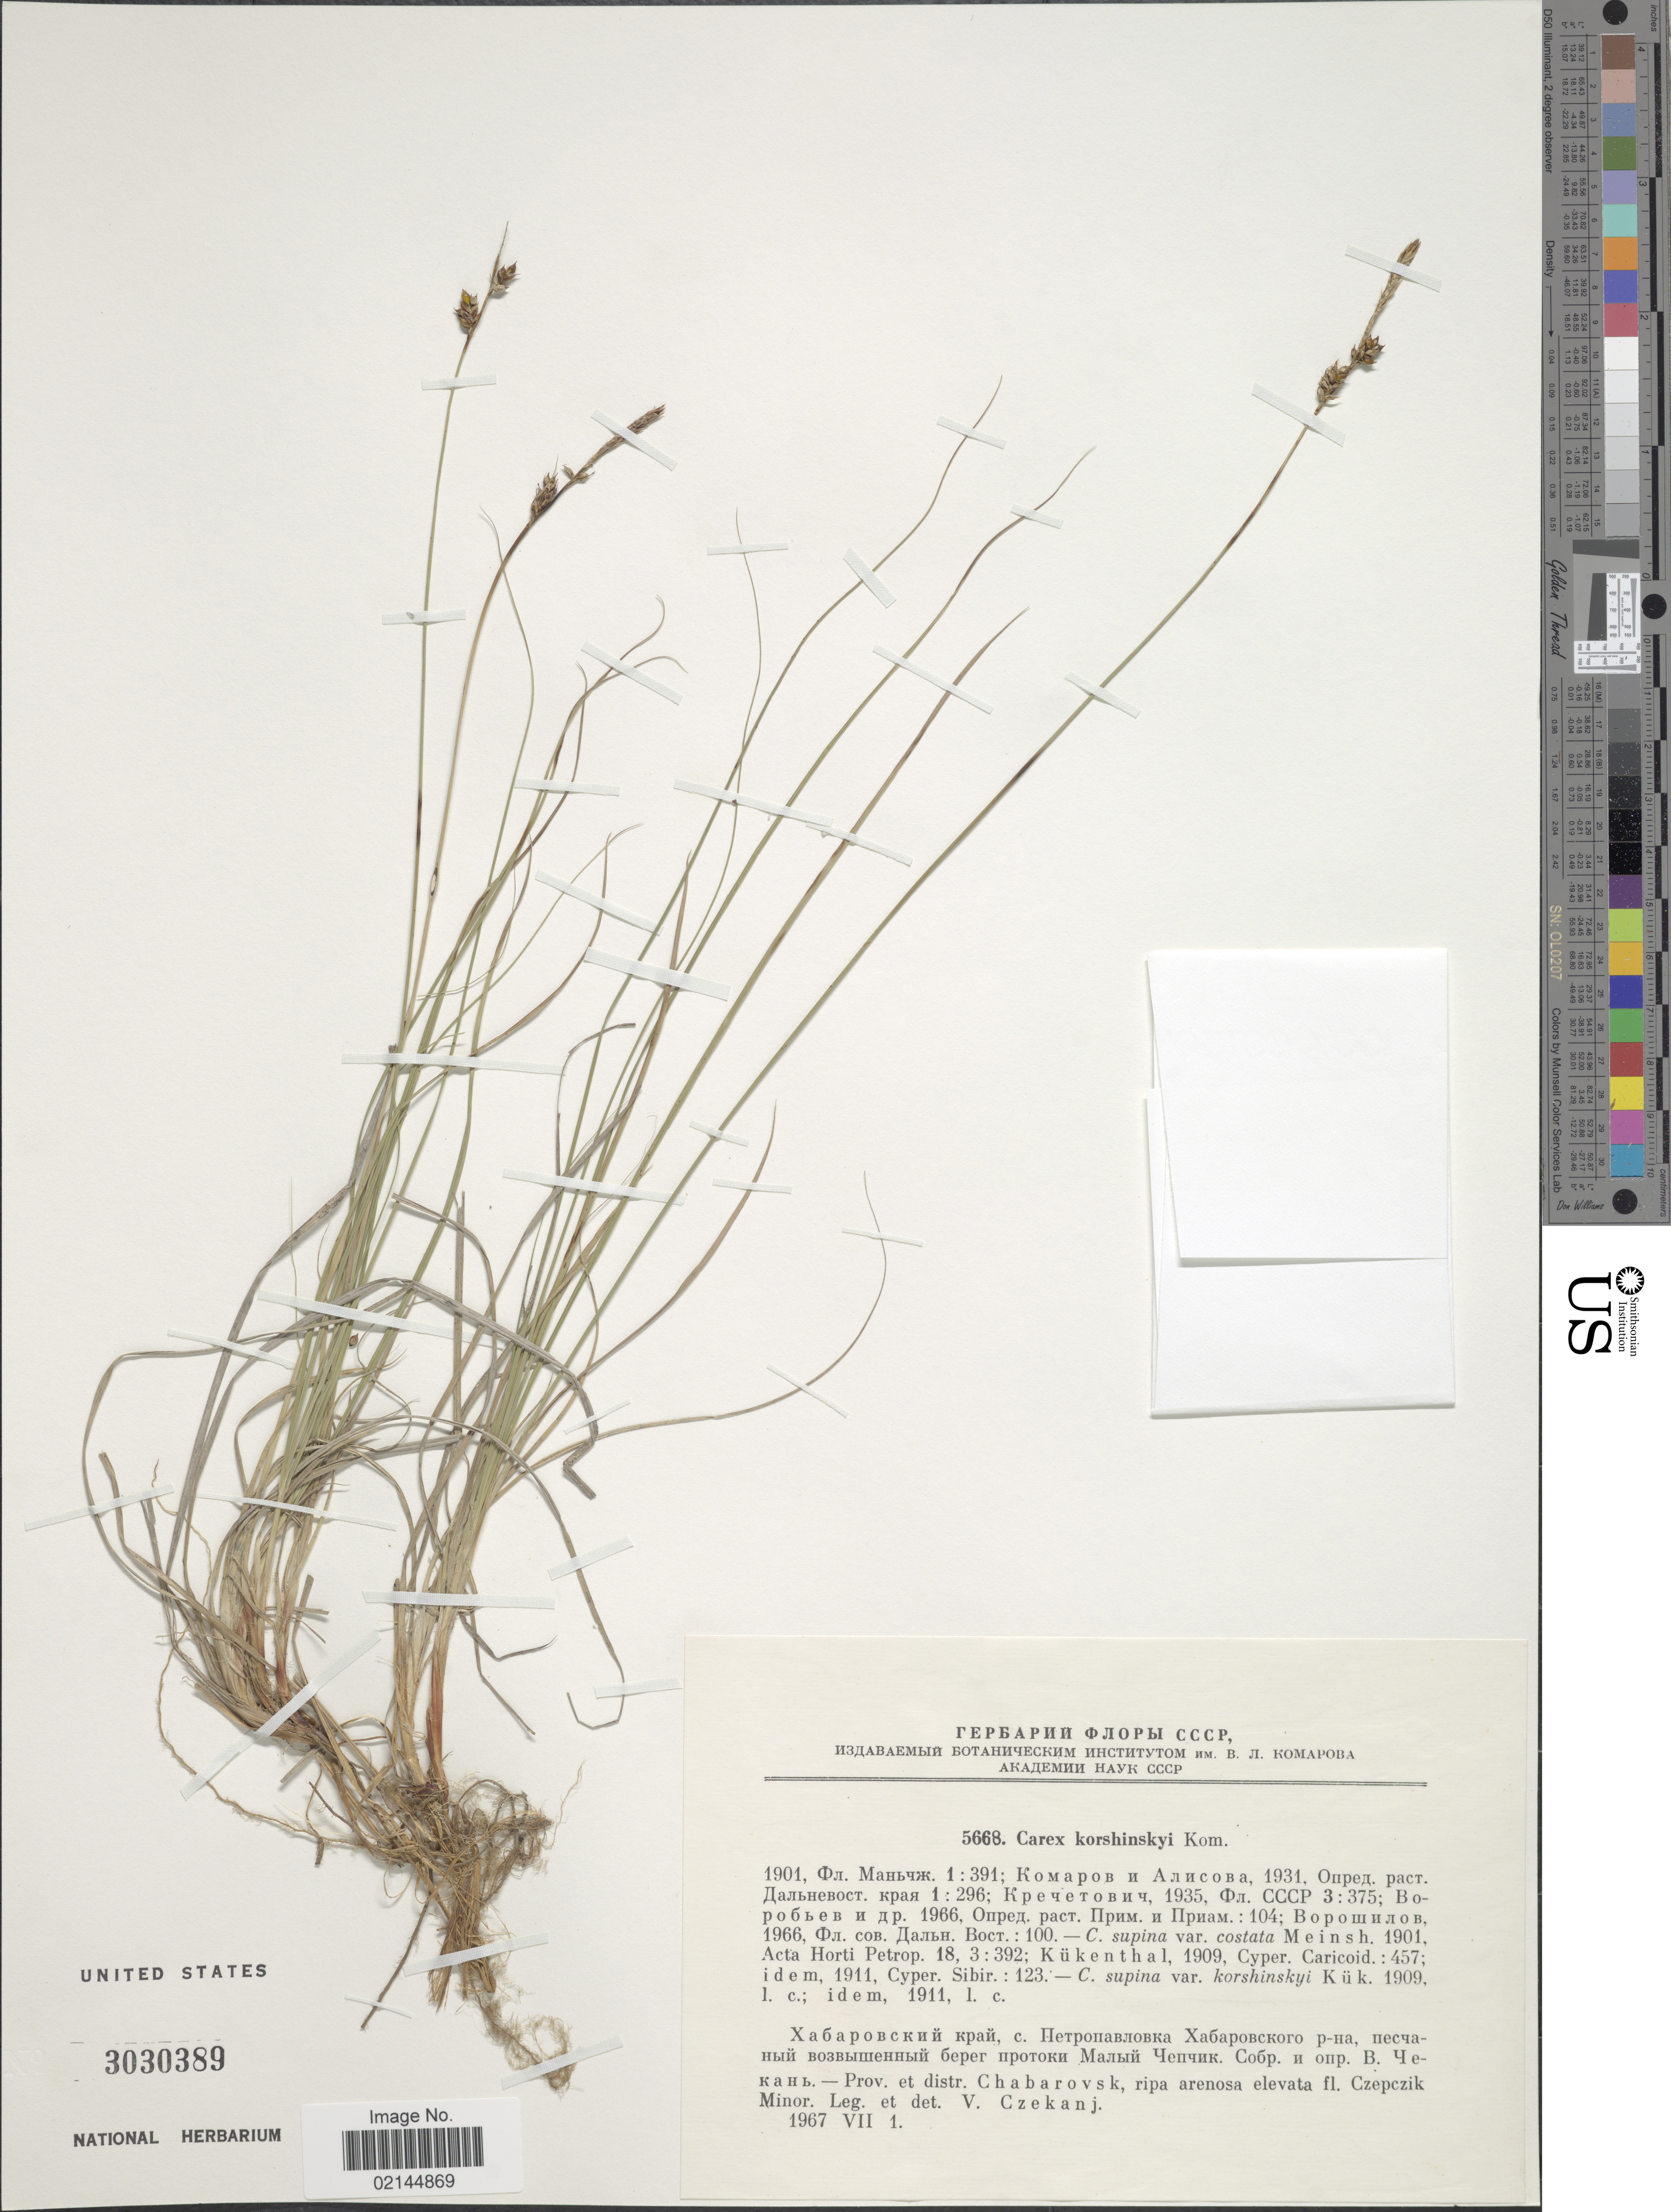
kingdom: Plantae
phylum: Tracheophyta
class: Liliopsida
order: Poales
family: Cyperaceae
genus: Carex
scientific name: Carex korshinskyi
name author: Kom.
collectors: V. Czekanj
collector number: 5668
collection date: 1967-07-01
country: Russian Federation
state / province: Khabarovsk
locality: X - Prov. et distr. Chabarovsk, ripa arenosa elevata fl. Czepczik Minor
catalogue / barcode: US 3030389